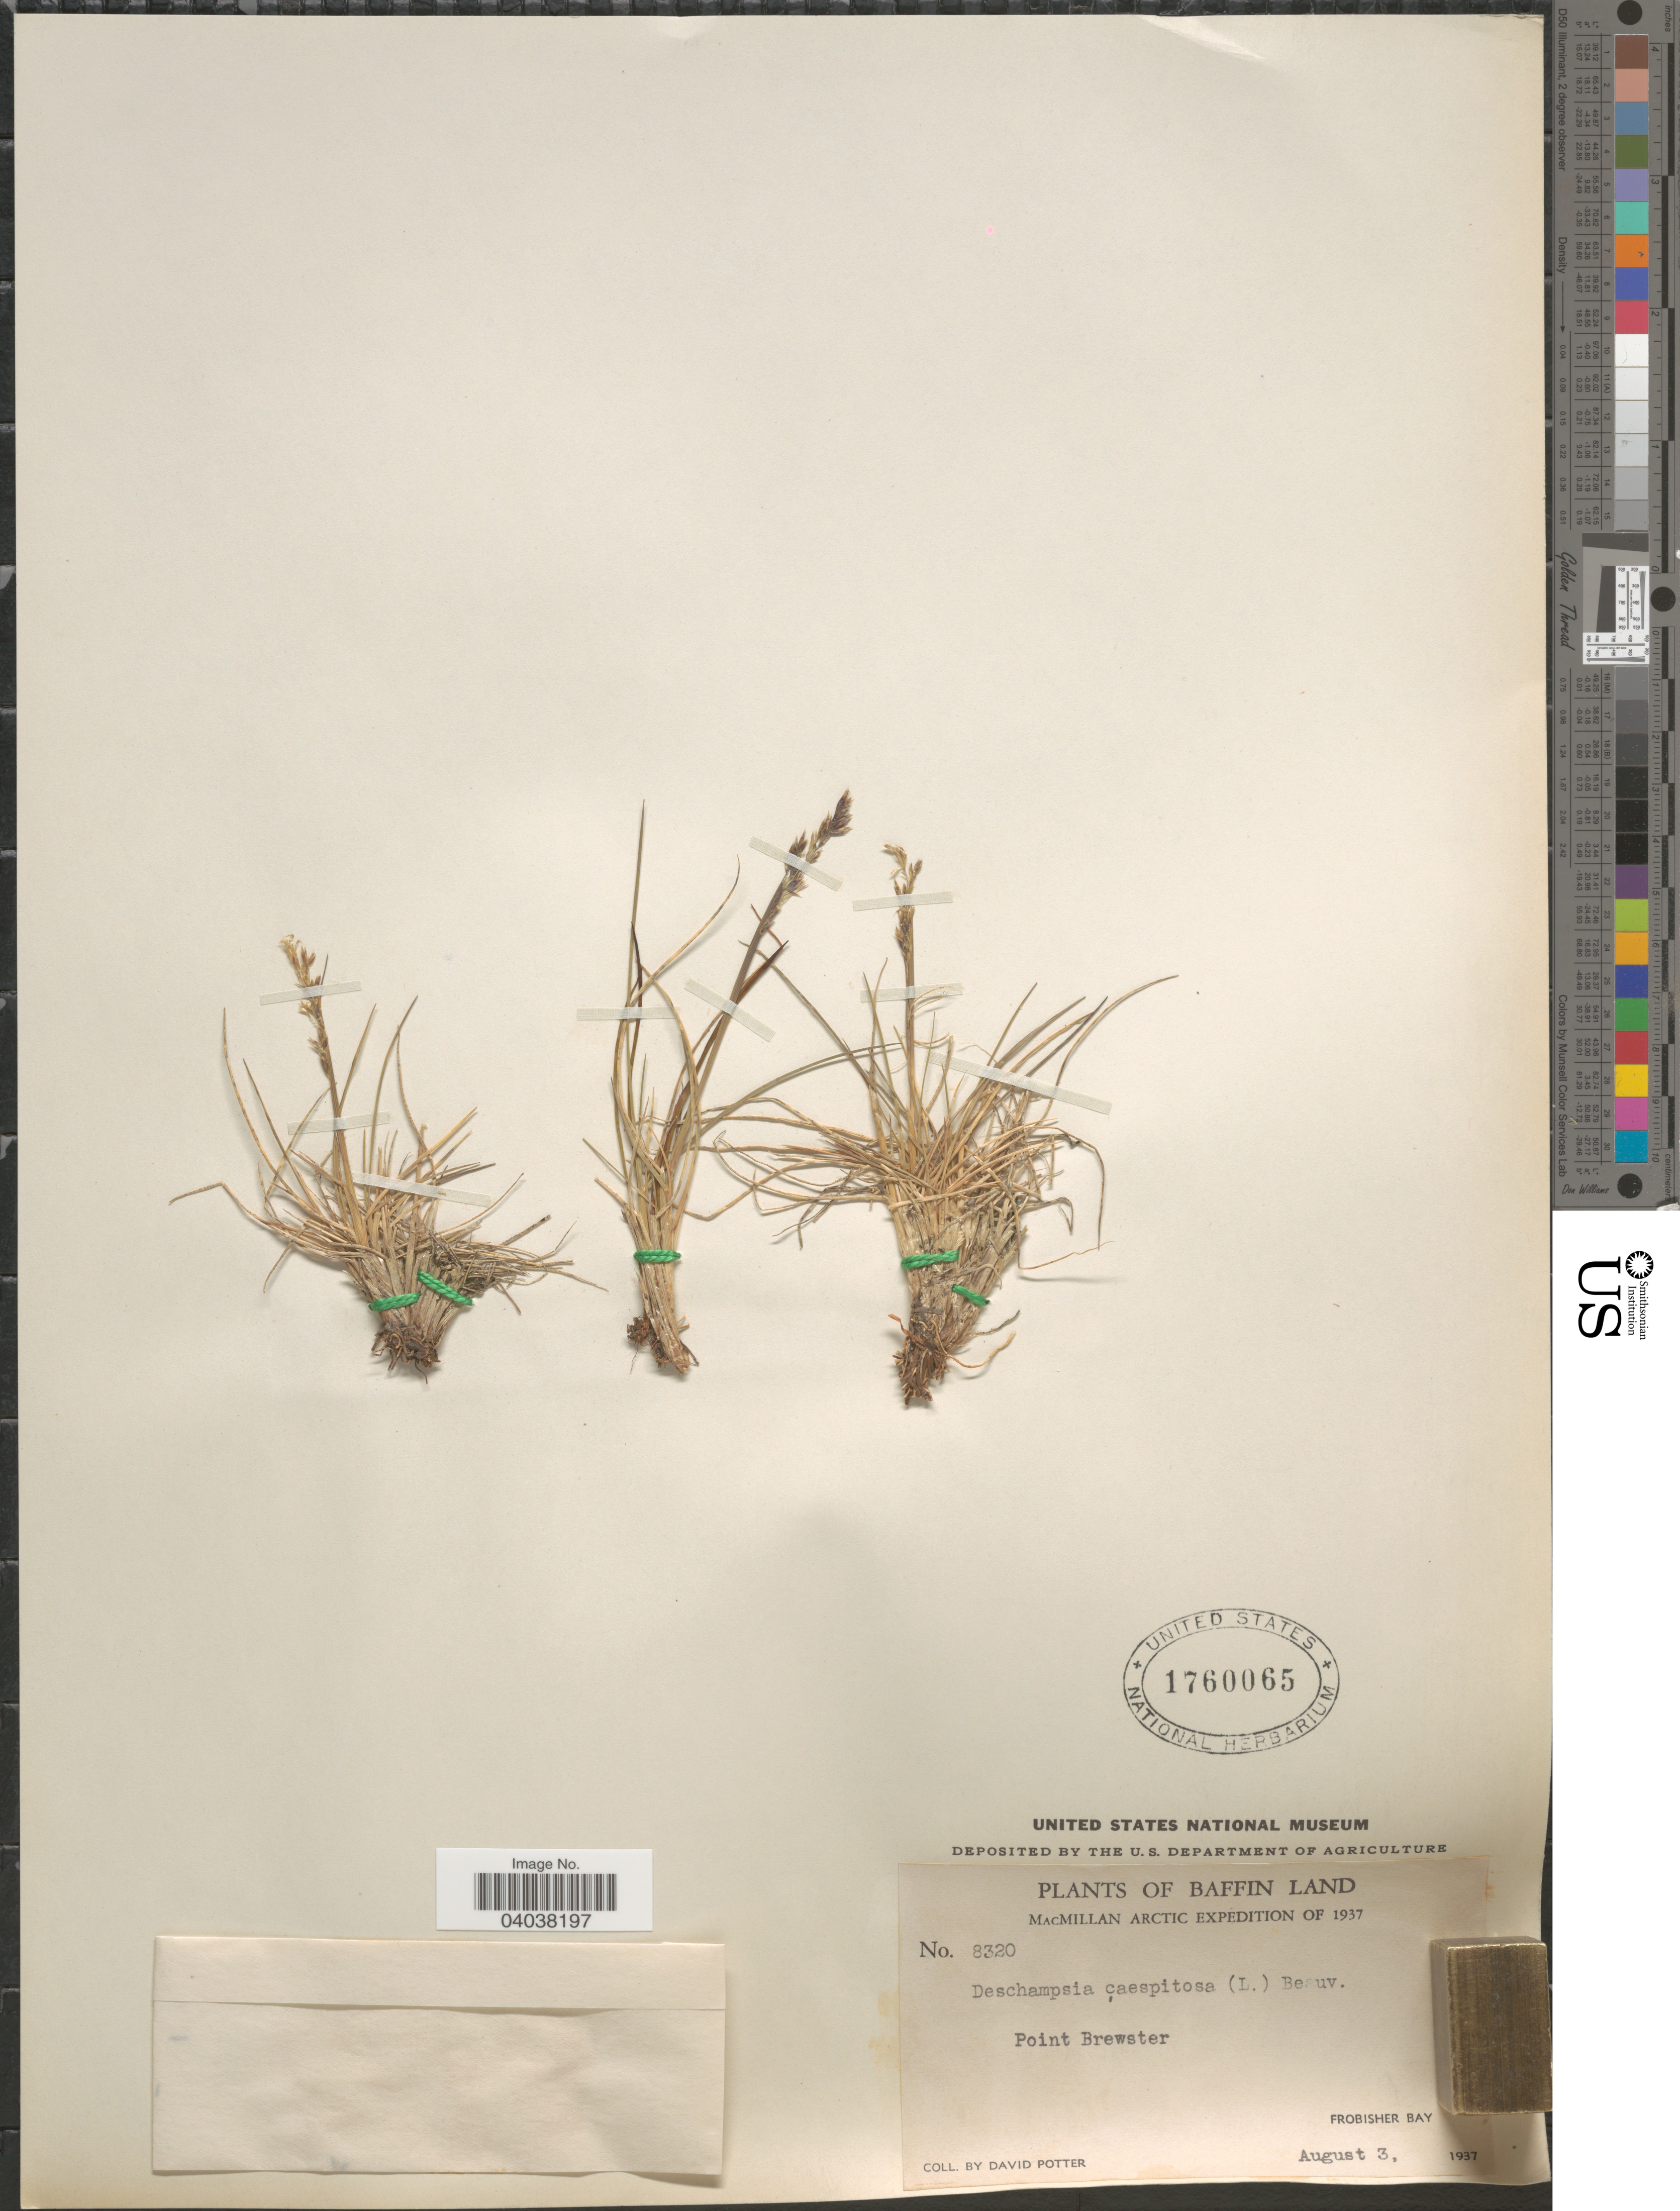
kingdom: Plantae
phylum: Tracheophyta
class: Liliopsida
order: Poales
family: Poaceae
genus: Deschampsia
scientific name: Deschampsia cespitosa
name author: (L.) P. Beauv.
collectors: D. Potter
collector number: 8320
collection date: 1937-08-03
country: Canada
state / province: Nunavut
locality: Baffin Island. Point Brewster. Frobisher Bay.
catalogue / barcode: US 1760065